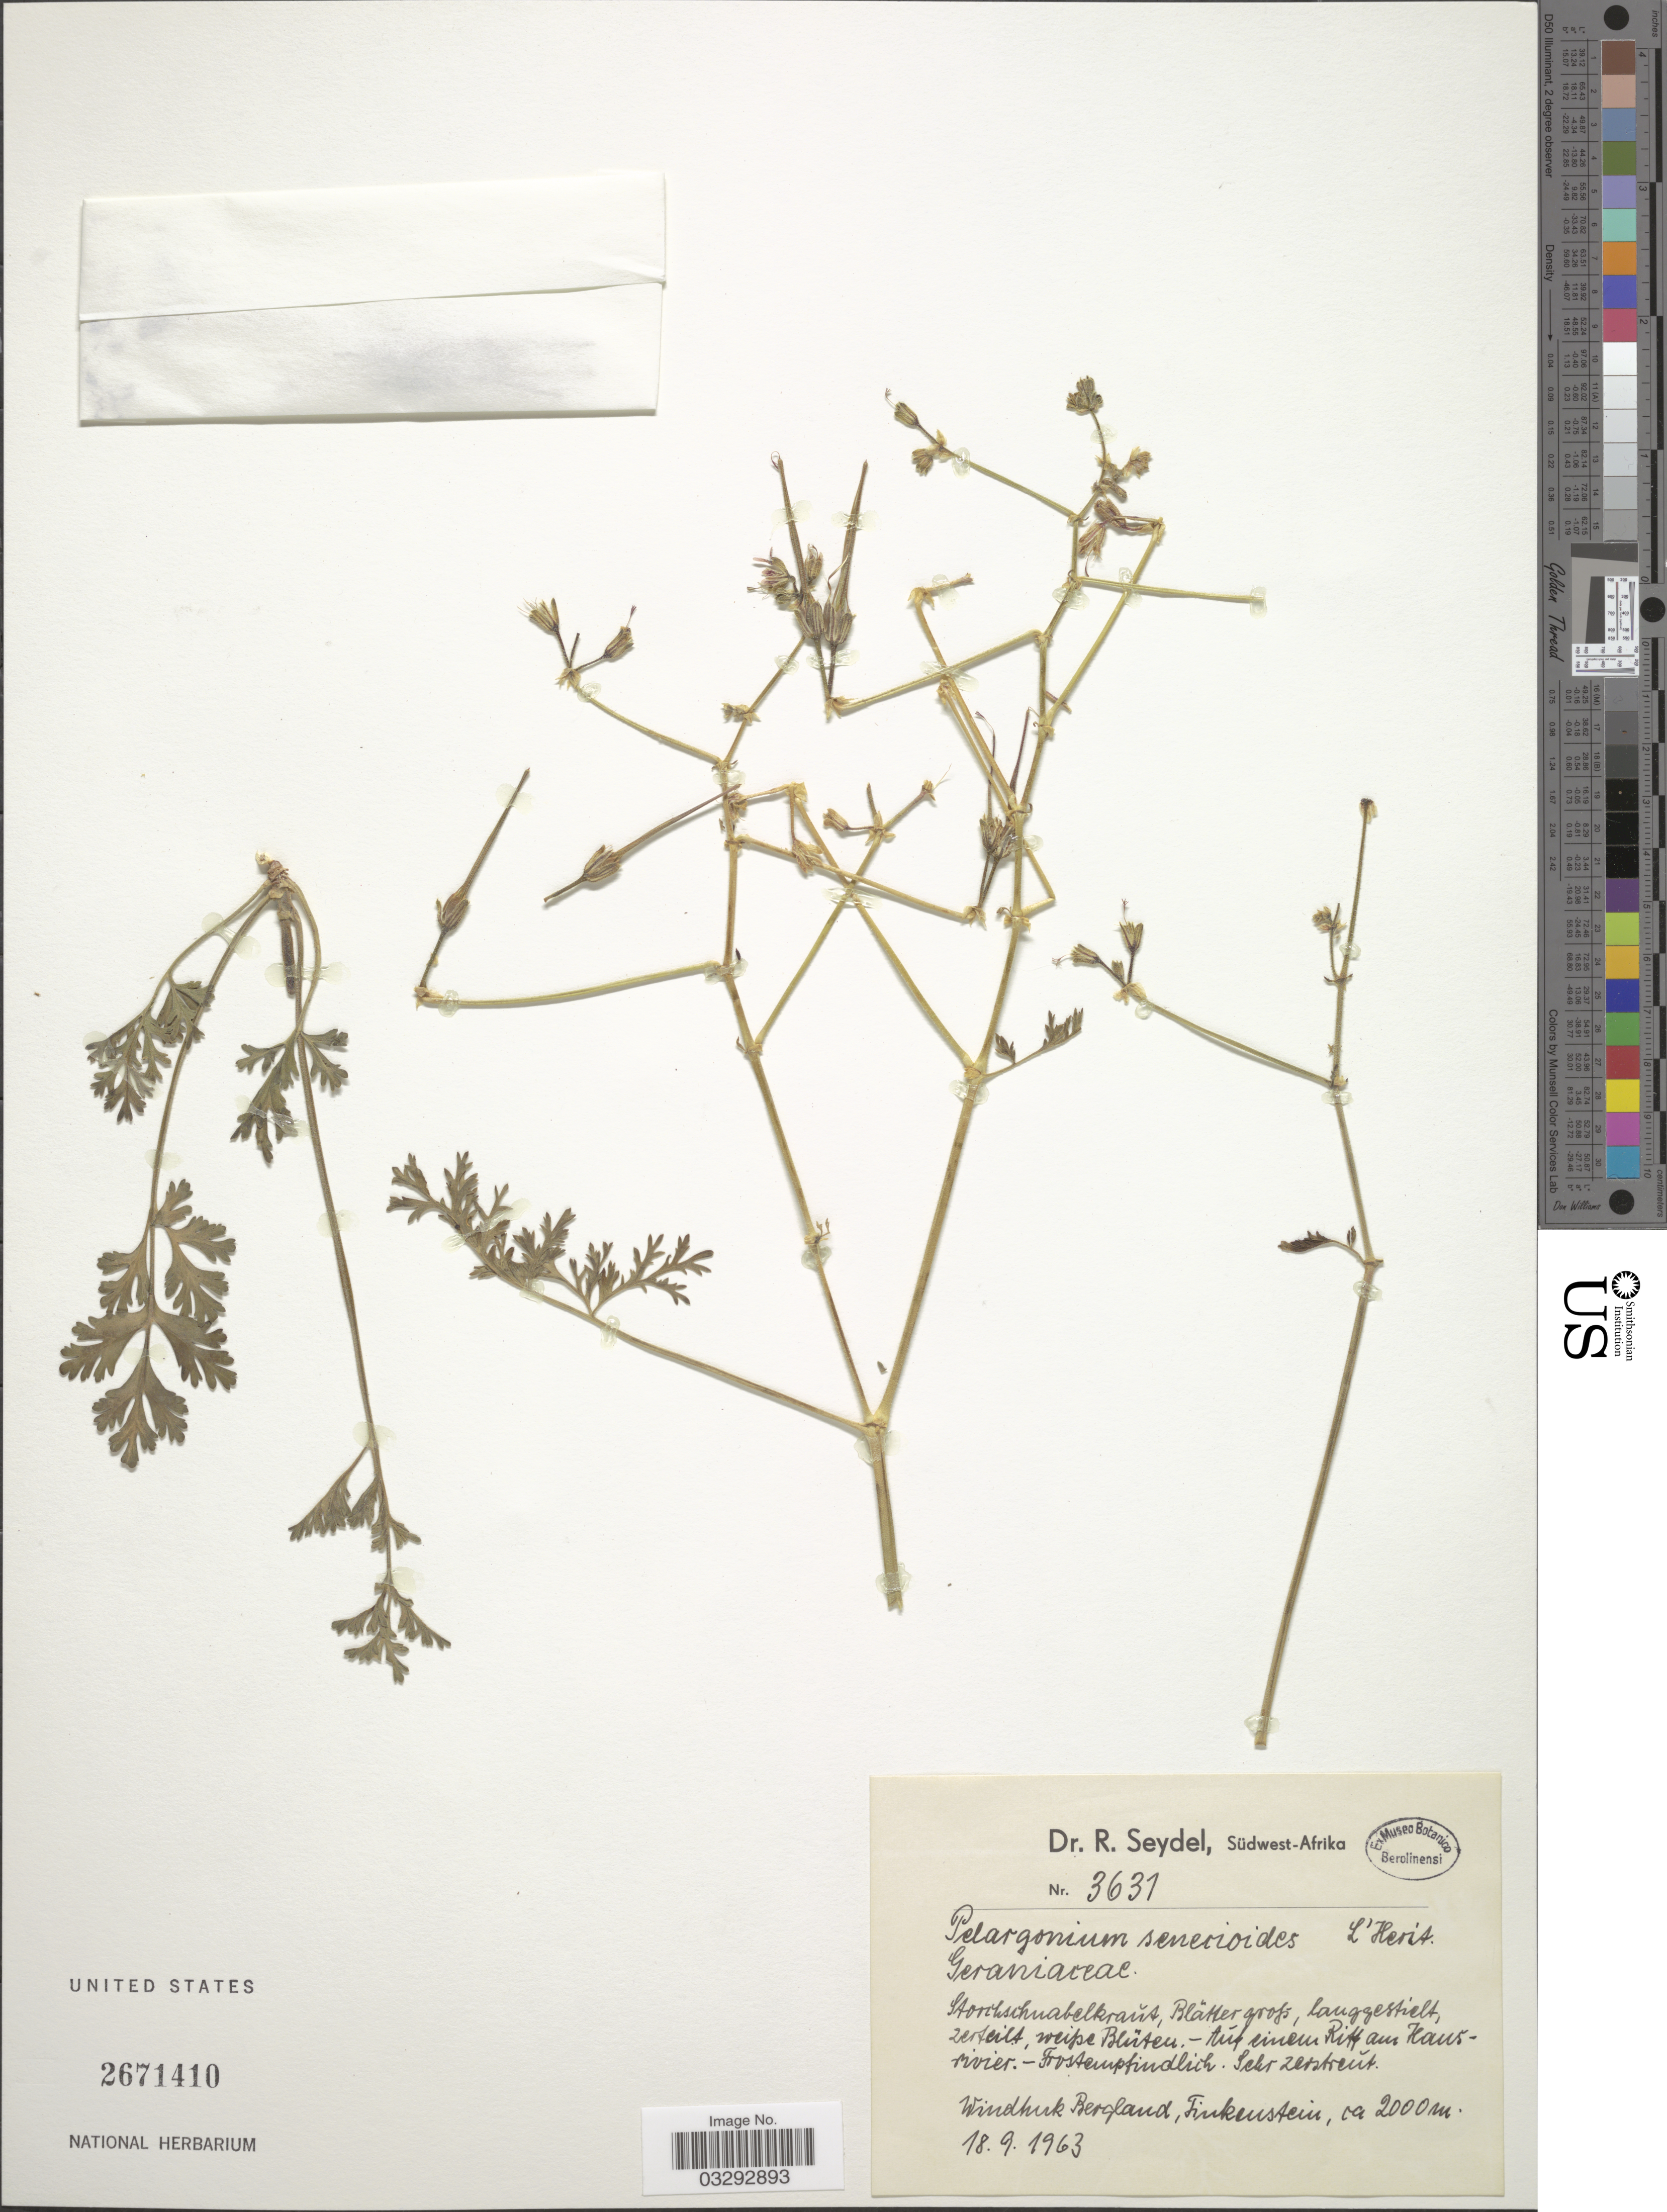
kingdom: Plantae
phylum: Tracheophyta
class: Magnoliopsida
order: Geraniales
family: Geraniaceae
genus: Pelargonium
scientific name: Pelargonium senecioides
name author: L'Hér.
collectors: R. Seydel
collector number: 3631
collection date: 1963-09-18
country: Namibia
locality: Südwest-Afrika, Windhuk Bergland, Finkenstein.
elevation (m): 2000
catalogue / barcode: US 2671410